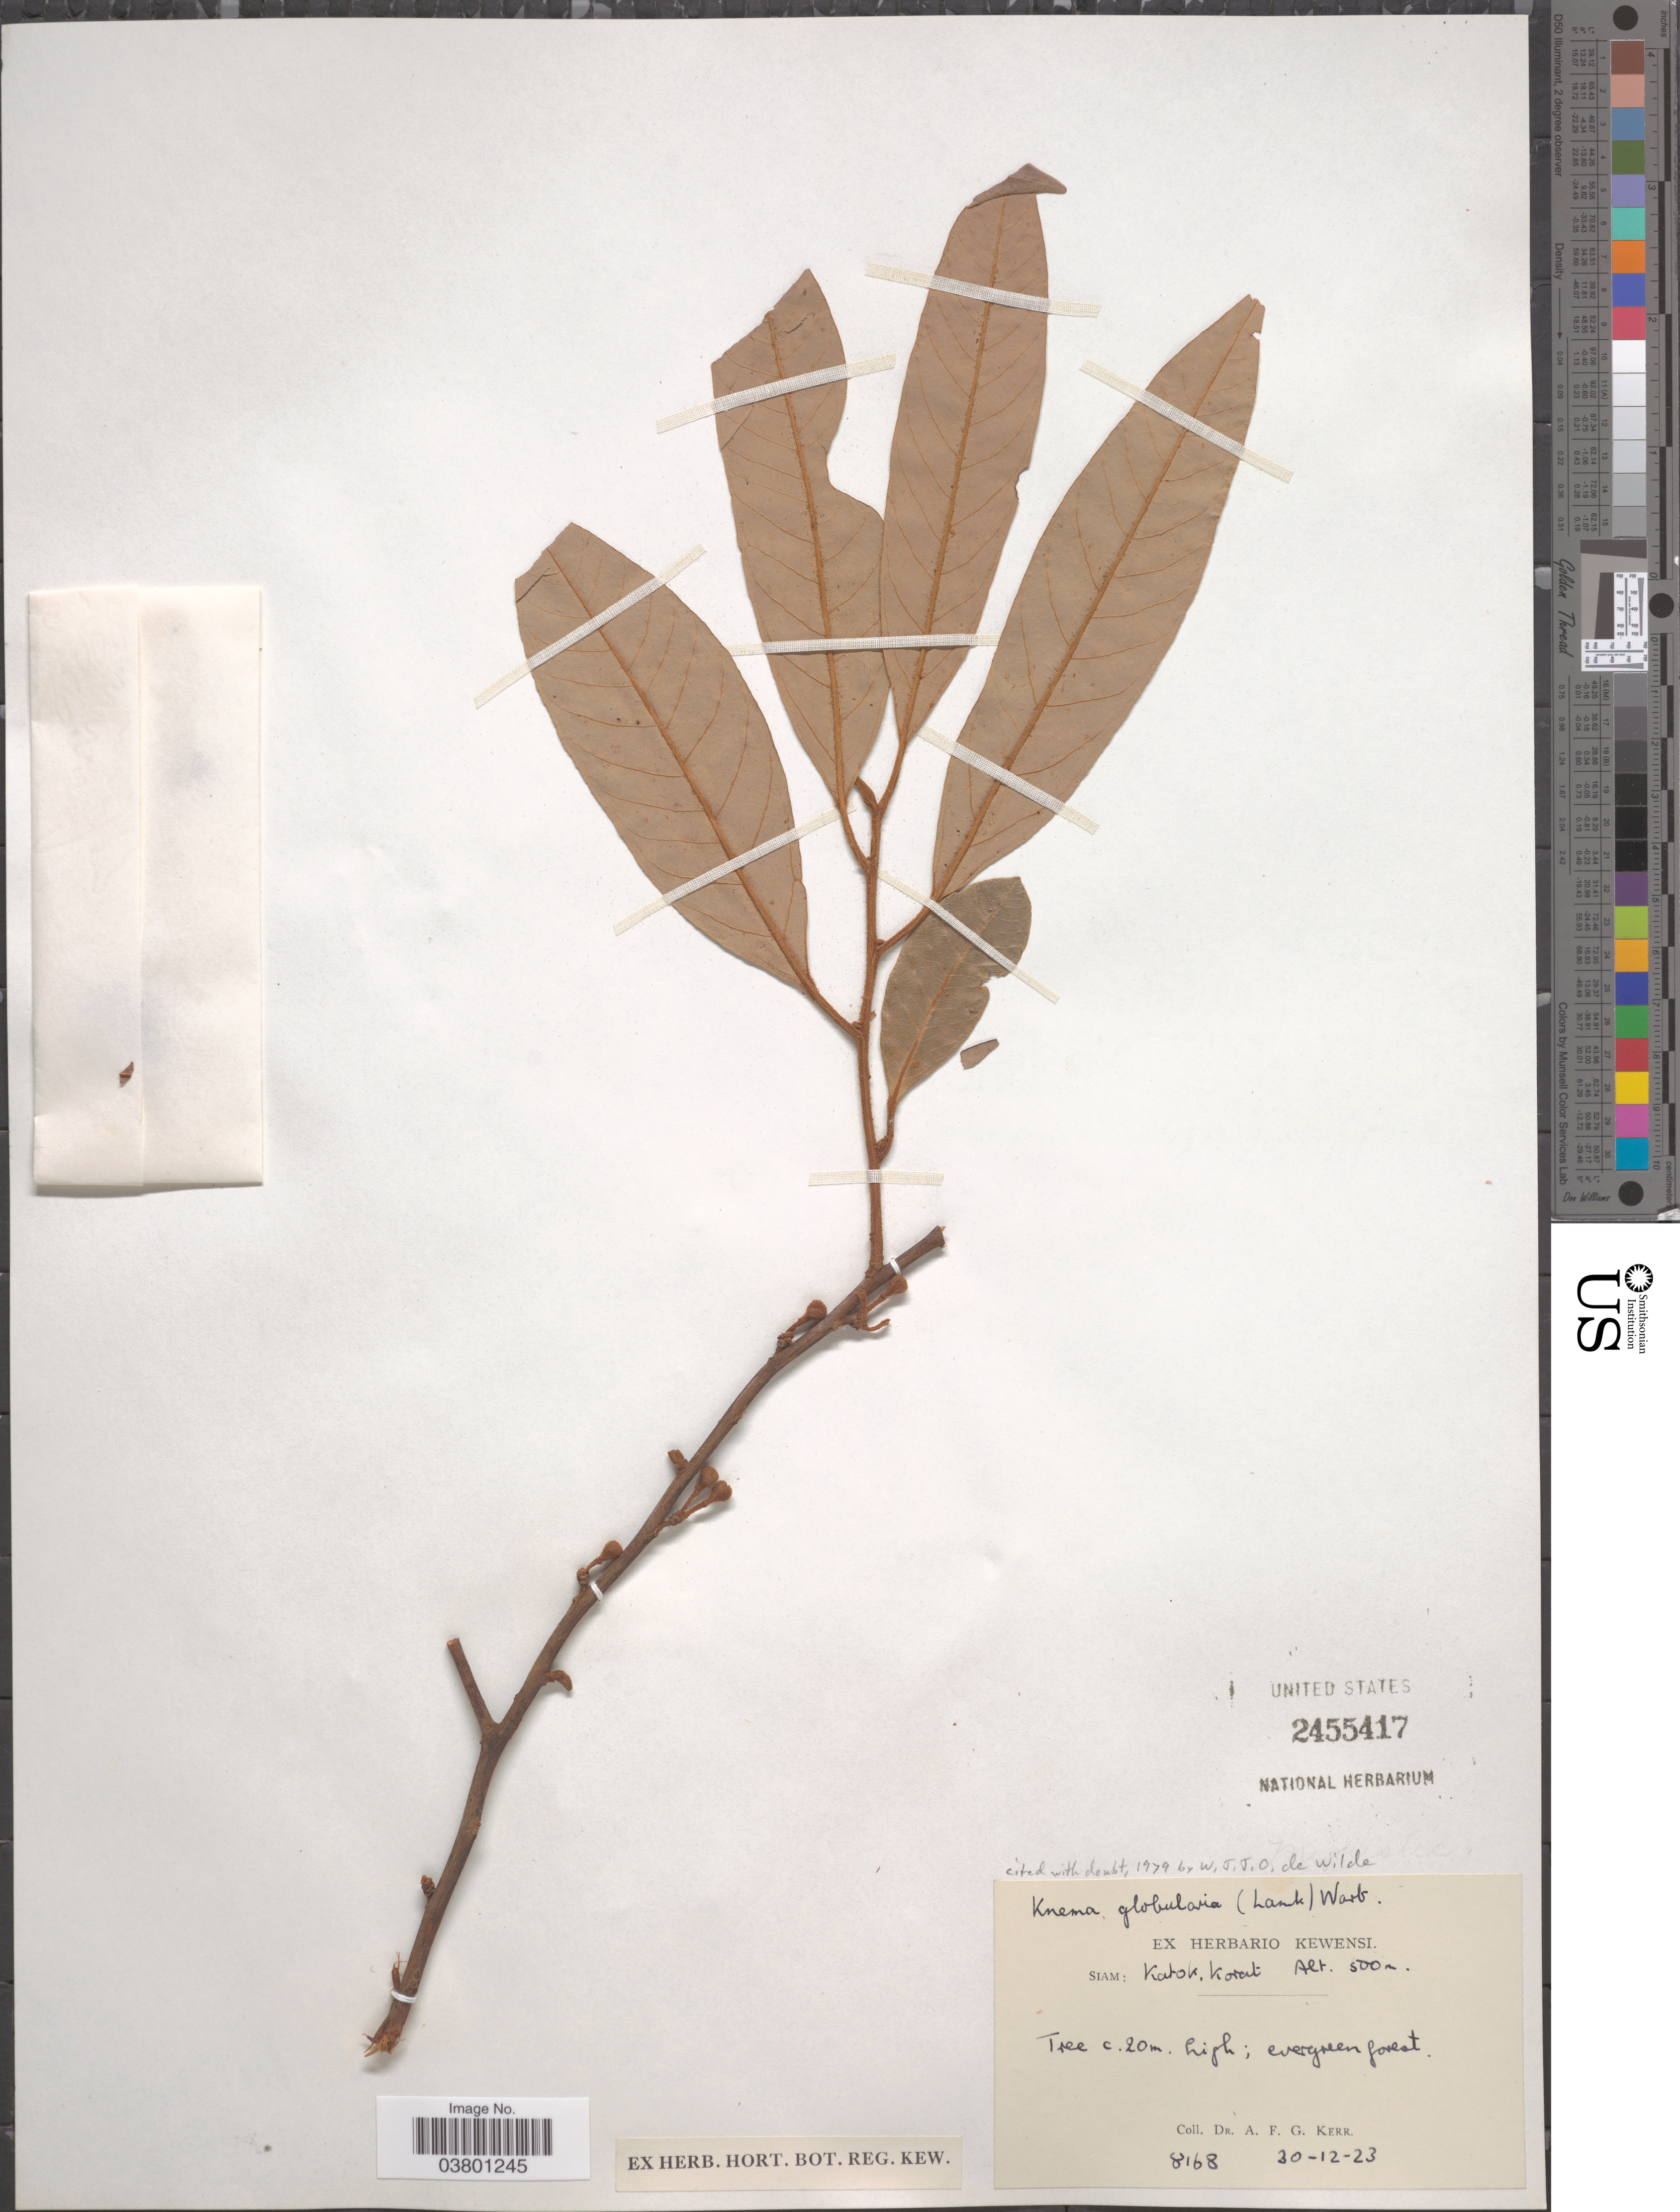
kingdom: Plantae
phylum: Tracheophyta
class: Magnoliopsida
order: Magnoliales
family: Myristicaceae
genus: Knema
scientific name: Knema globularia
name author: (Lam.) Warb.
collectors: A. F. G. Kerr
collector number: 8168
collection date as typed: Transcribed d/m/y: 30/12/23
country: Thailand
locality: Siam: Katok, Korat.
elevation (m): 500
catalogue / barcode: US 2455417